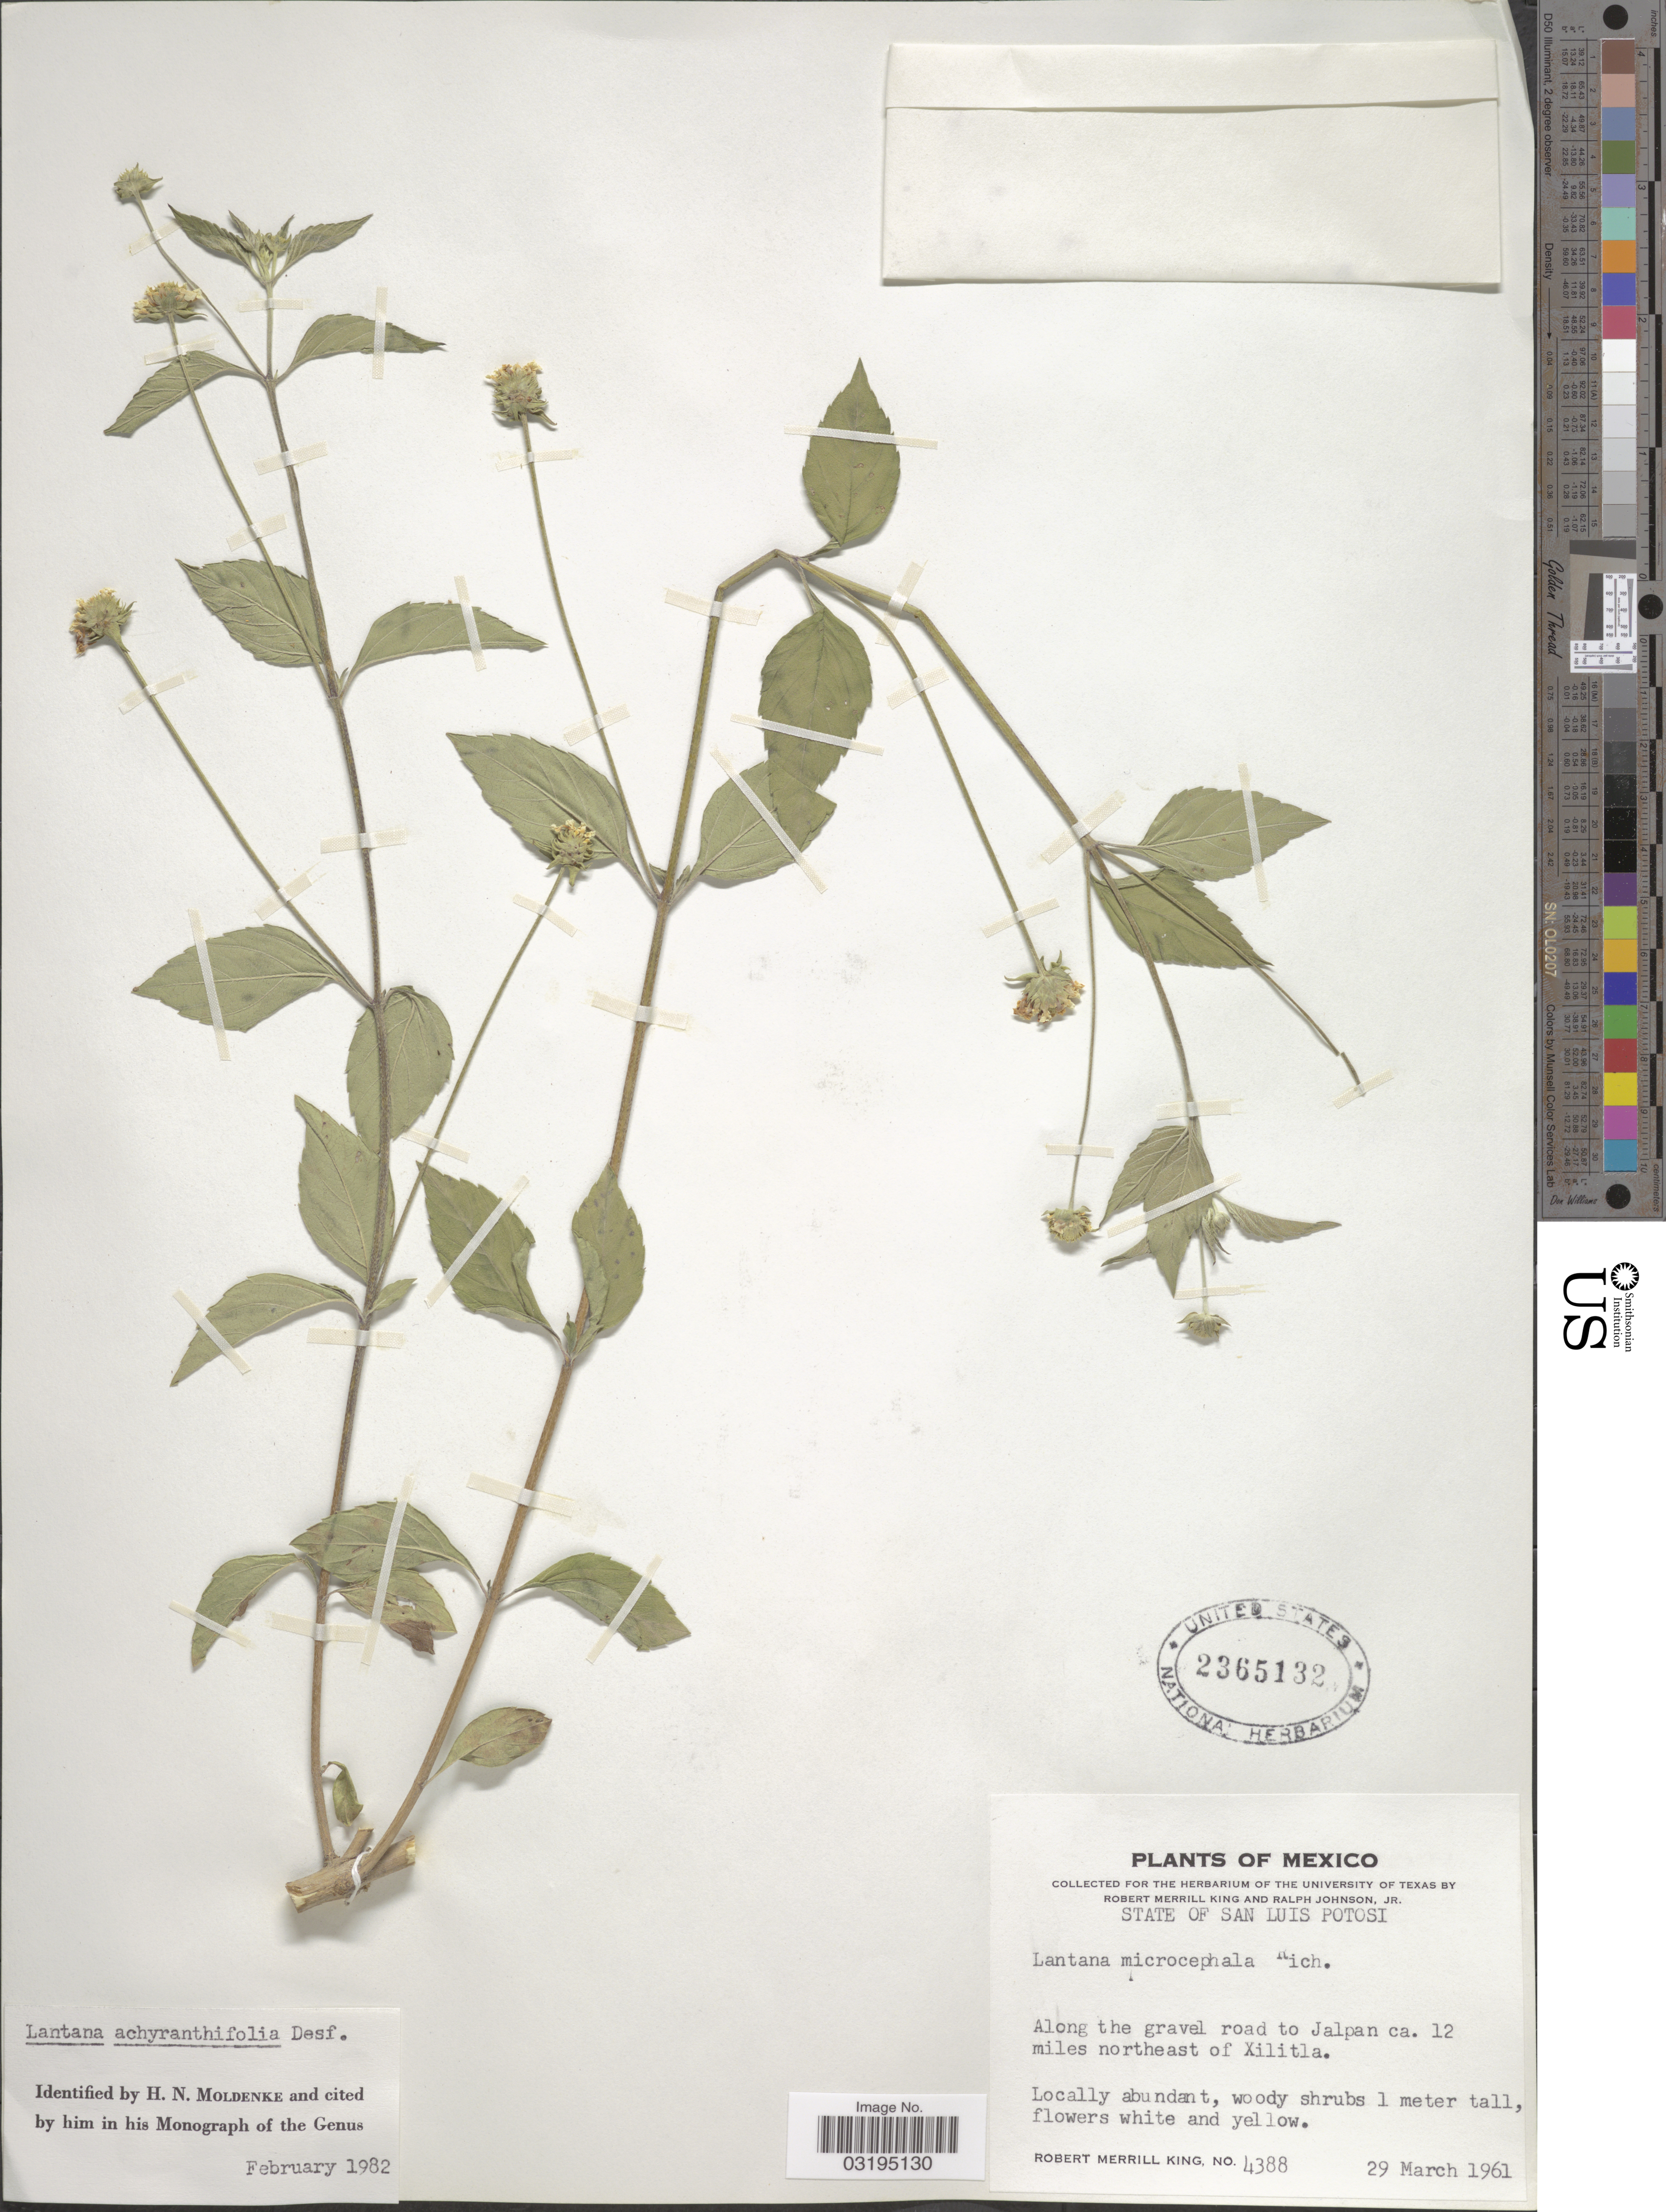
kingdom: Plantae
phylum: Tracheophyta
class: Magnoliopsida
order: Lamiales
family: Verbenaceae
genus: Lantana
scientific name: Lantana achyranthifolia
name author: Desf.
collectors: R. M. King & R. Johnson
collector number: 4388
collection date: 1961-03-29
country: Mexico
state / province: San Luis Potosí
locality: Along the gravel road to Jalpan ca. 12 miles northeast of Xilitla.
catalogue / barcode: US 2365132